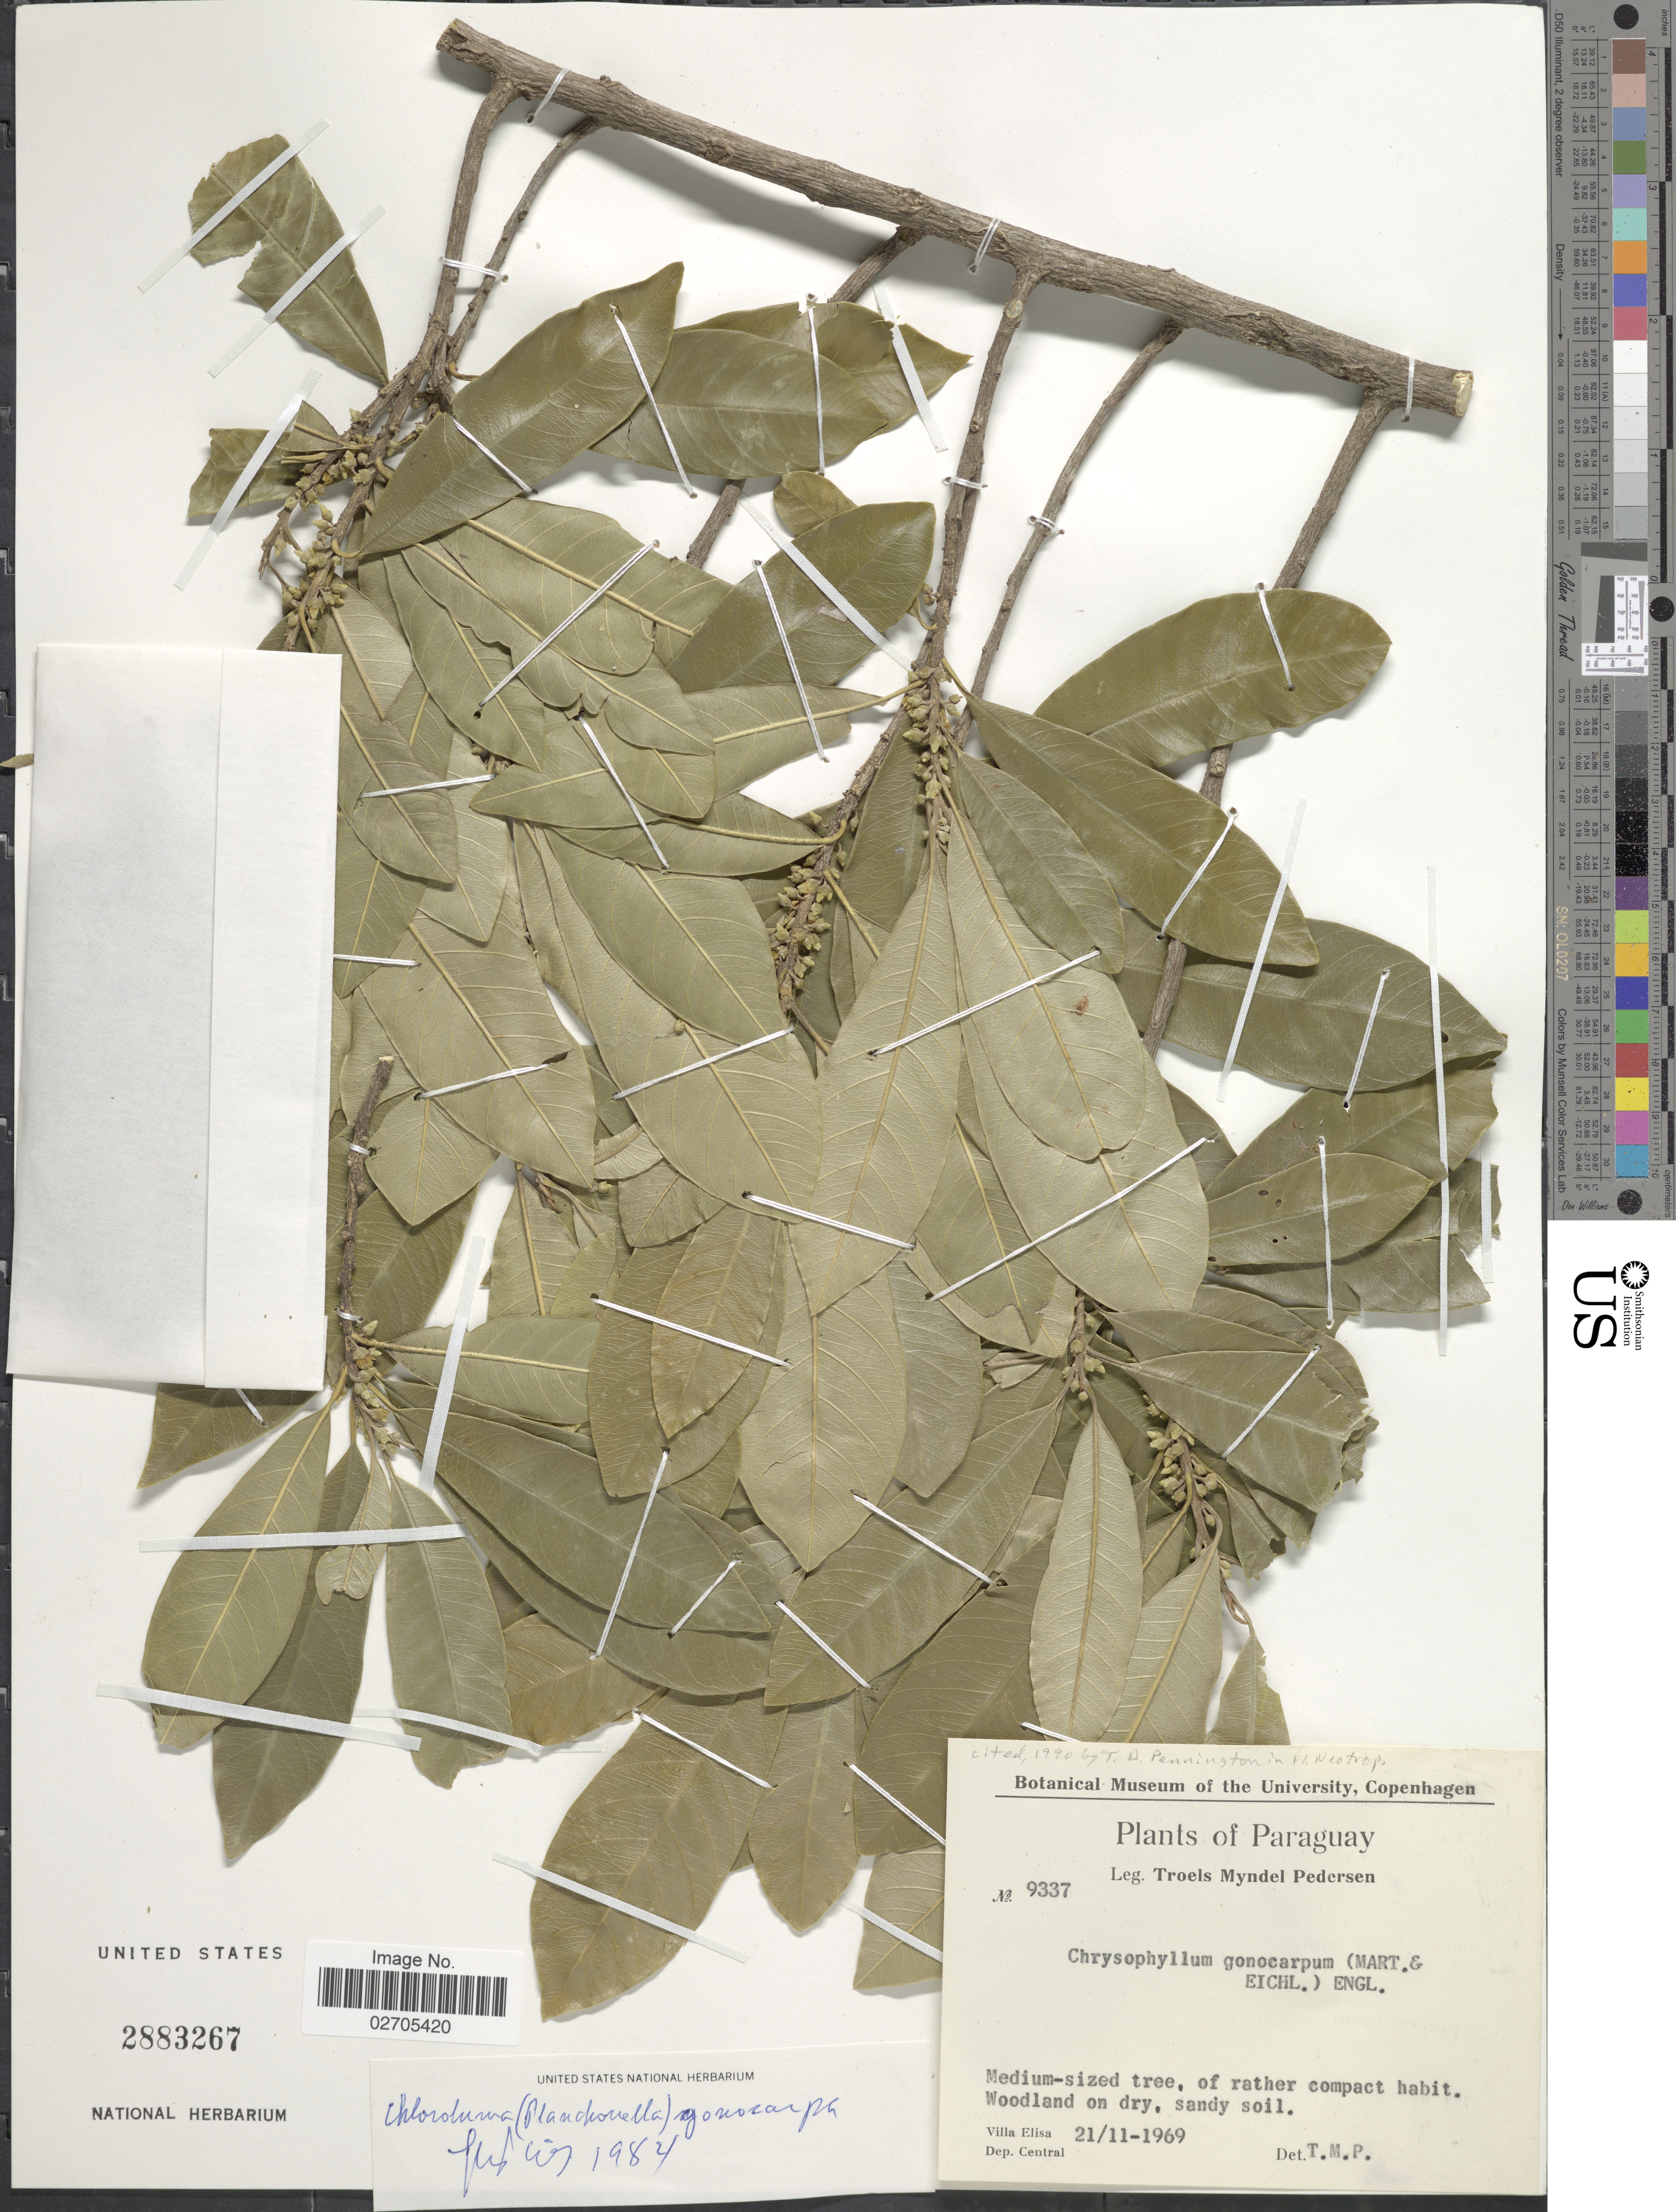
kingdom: Plantae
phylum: Tracheophyta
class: Magnoliopsida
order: Ericales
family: Sapotaceae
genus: Chrysophyllum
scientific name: Chrysophyllum gonocarpum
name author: (Mart. & Eichler ex Miq.) Engl.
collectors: T. Pederson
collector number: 9337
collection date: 1969-11-21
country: Paraguay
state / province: Central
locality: Woodland on dry, sandy soil, Villa Elisa, Dep. Central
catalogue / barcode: US 2883267